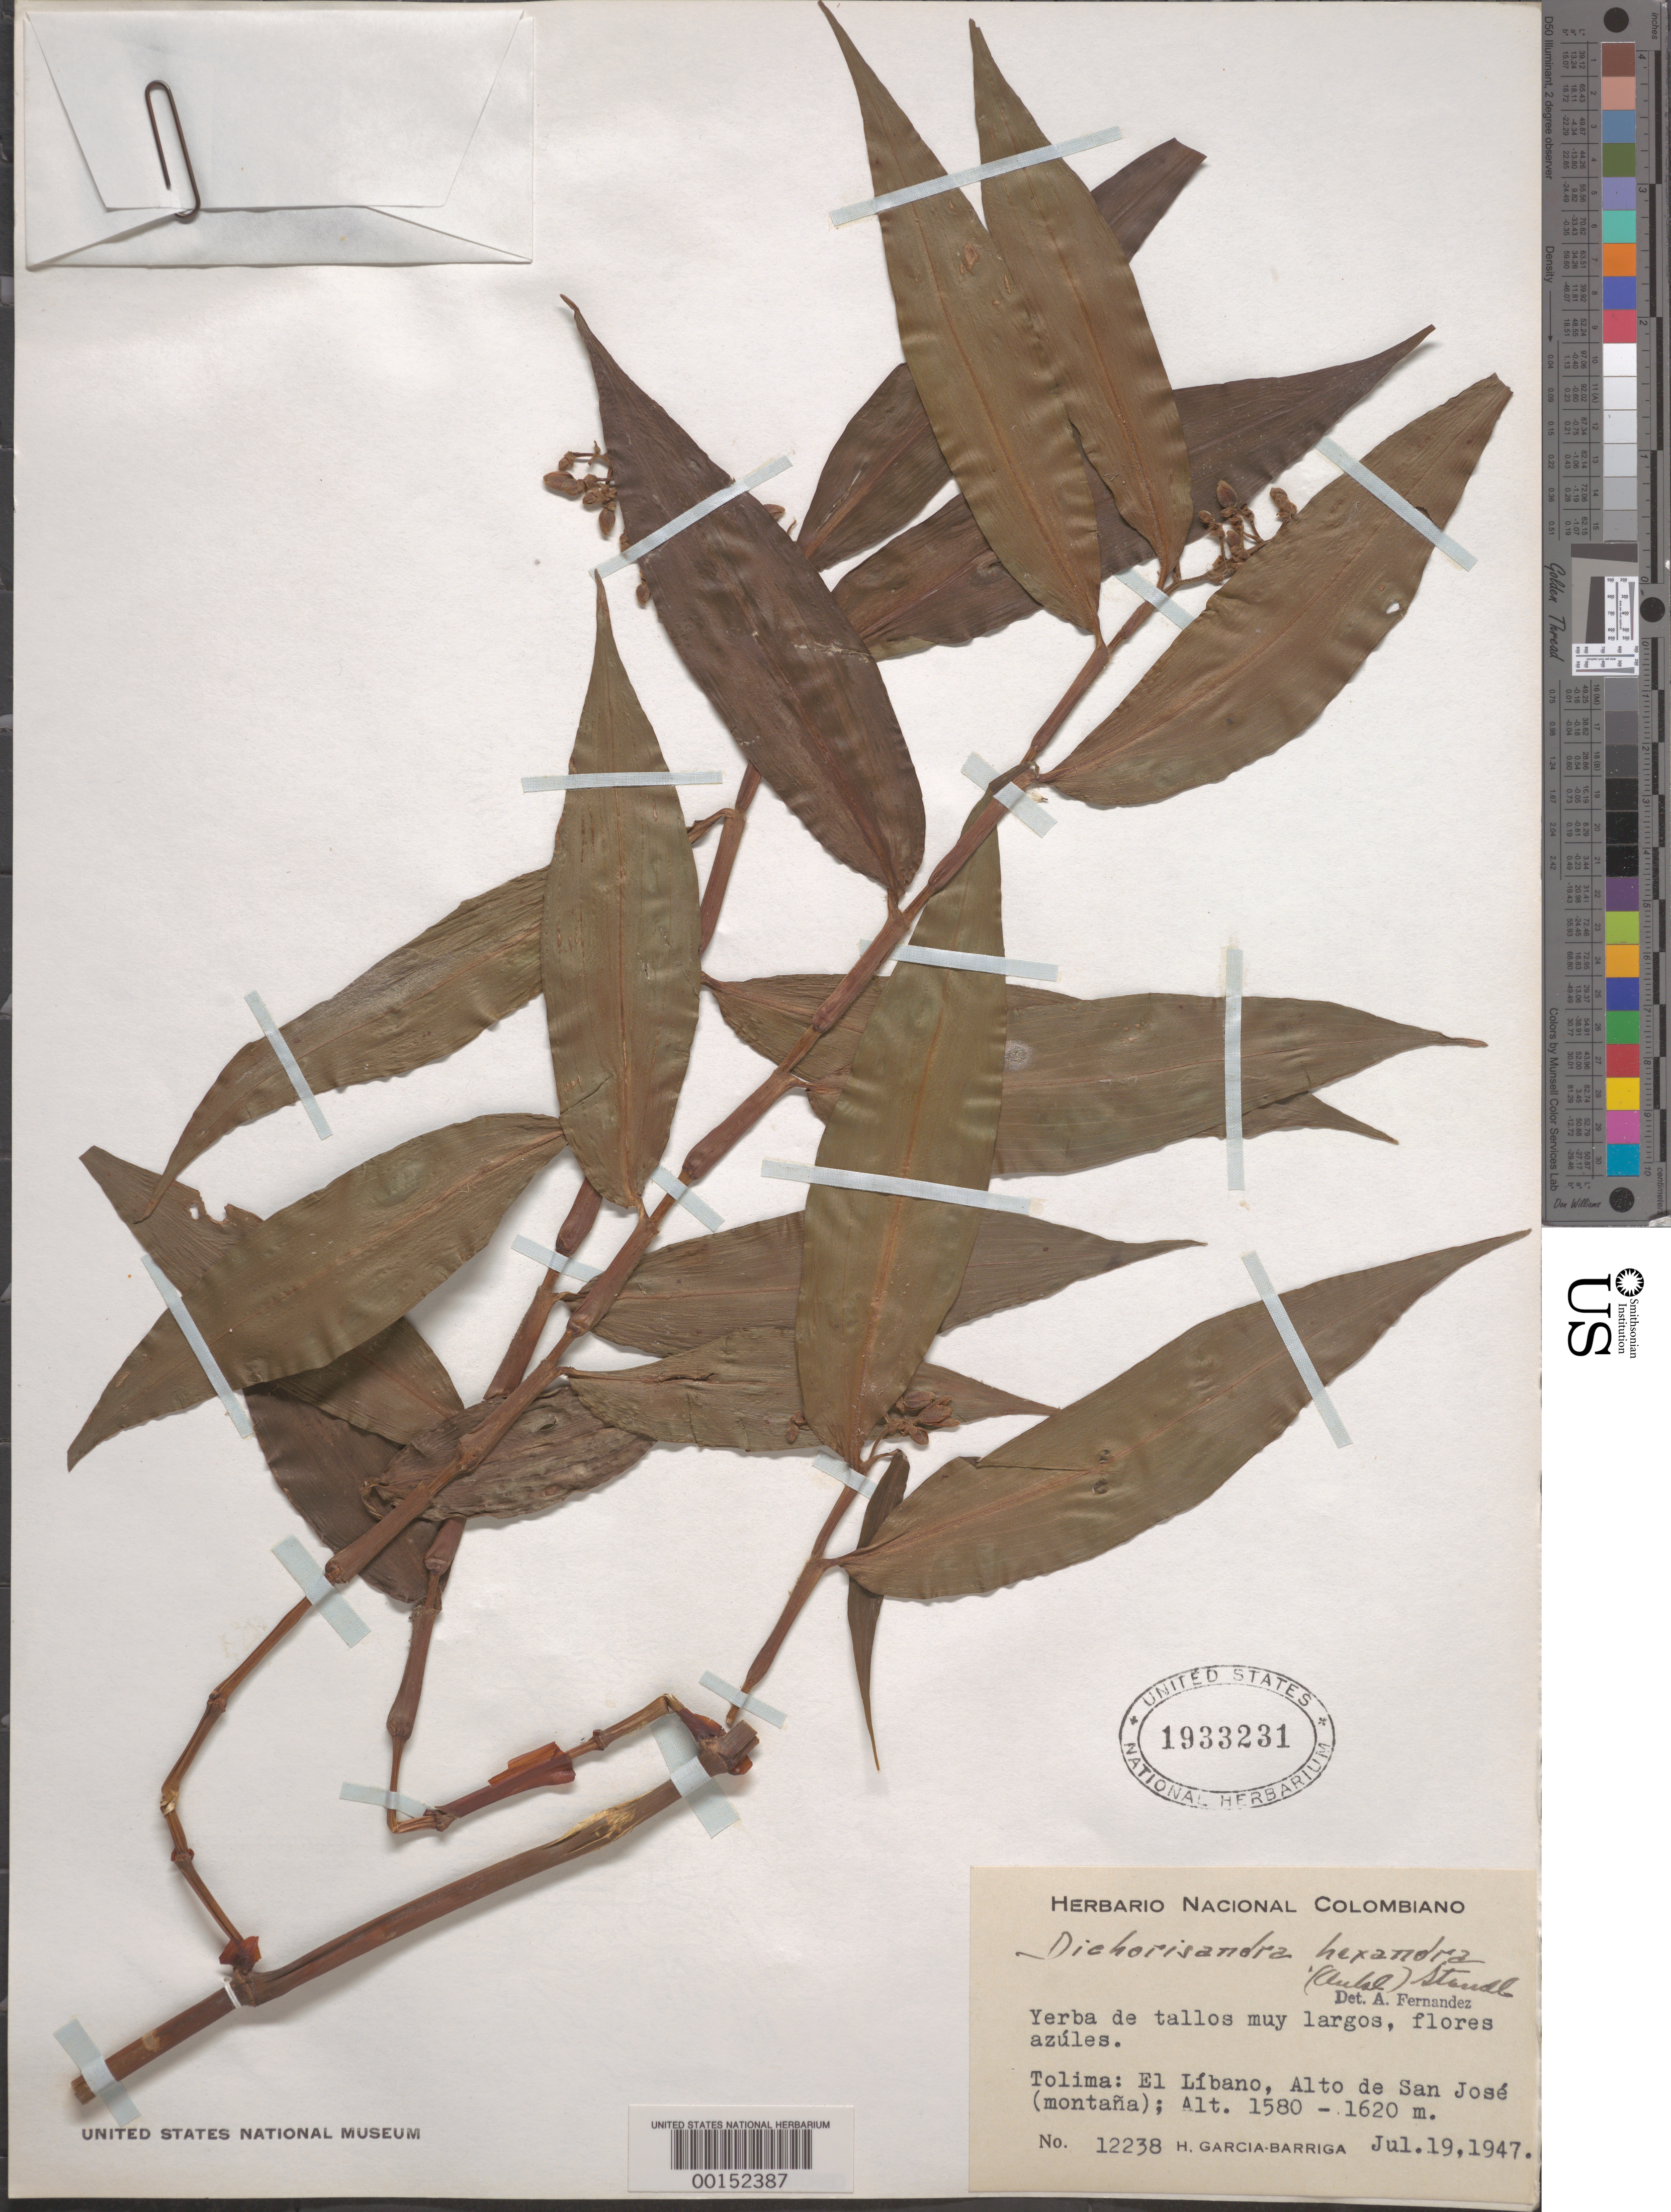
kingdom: Plantae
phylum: Tracheophyta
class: Liliopsida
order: Commelinales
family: Commelinaceae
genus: Dichorisandra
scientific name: Dichorisandra hexandra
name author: (Aubl.) Standl.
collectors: H. García Barriga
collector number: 12238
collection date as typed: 19 Jul 1947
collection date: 1947-07-19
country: Colombia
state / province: Tolima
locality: El Libano, below San Jose mountain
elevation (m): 1580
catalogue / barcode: US 1933231